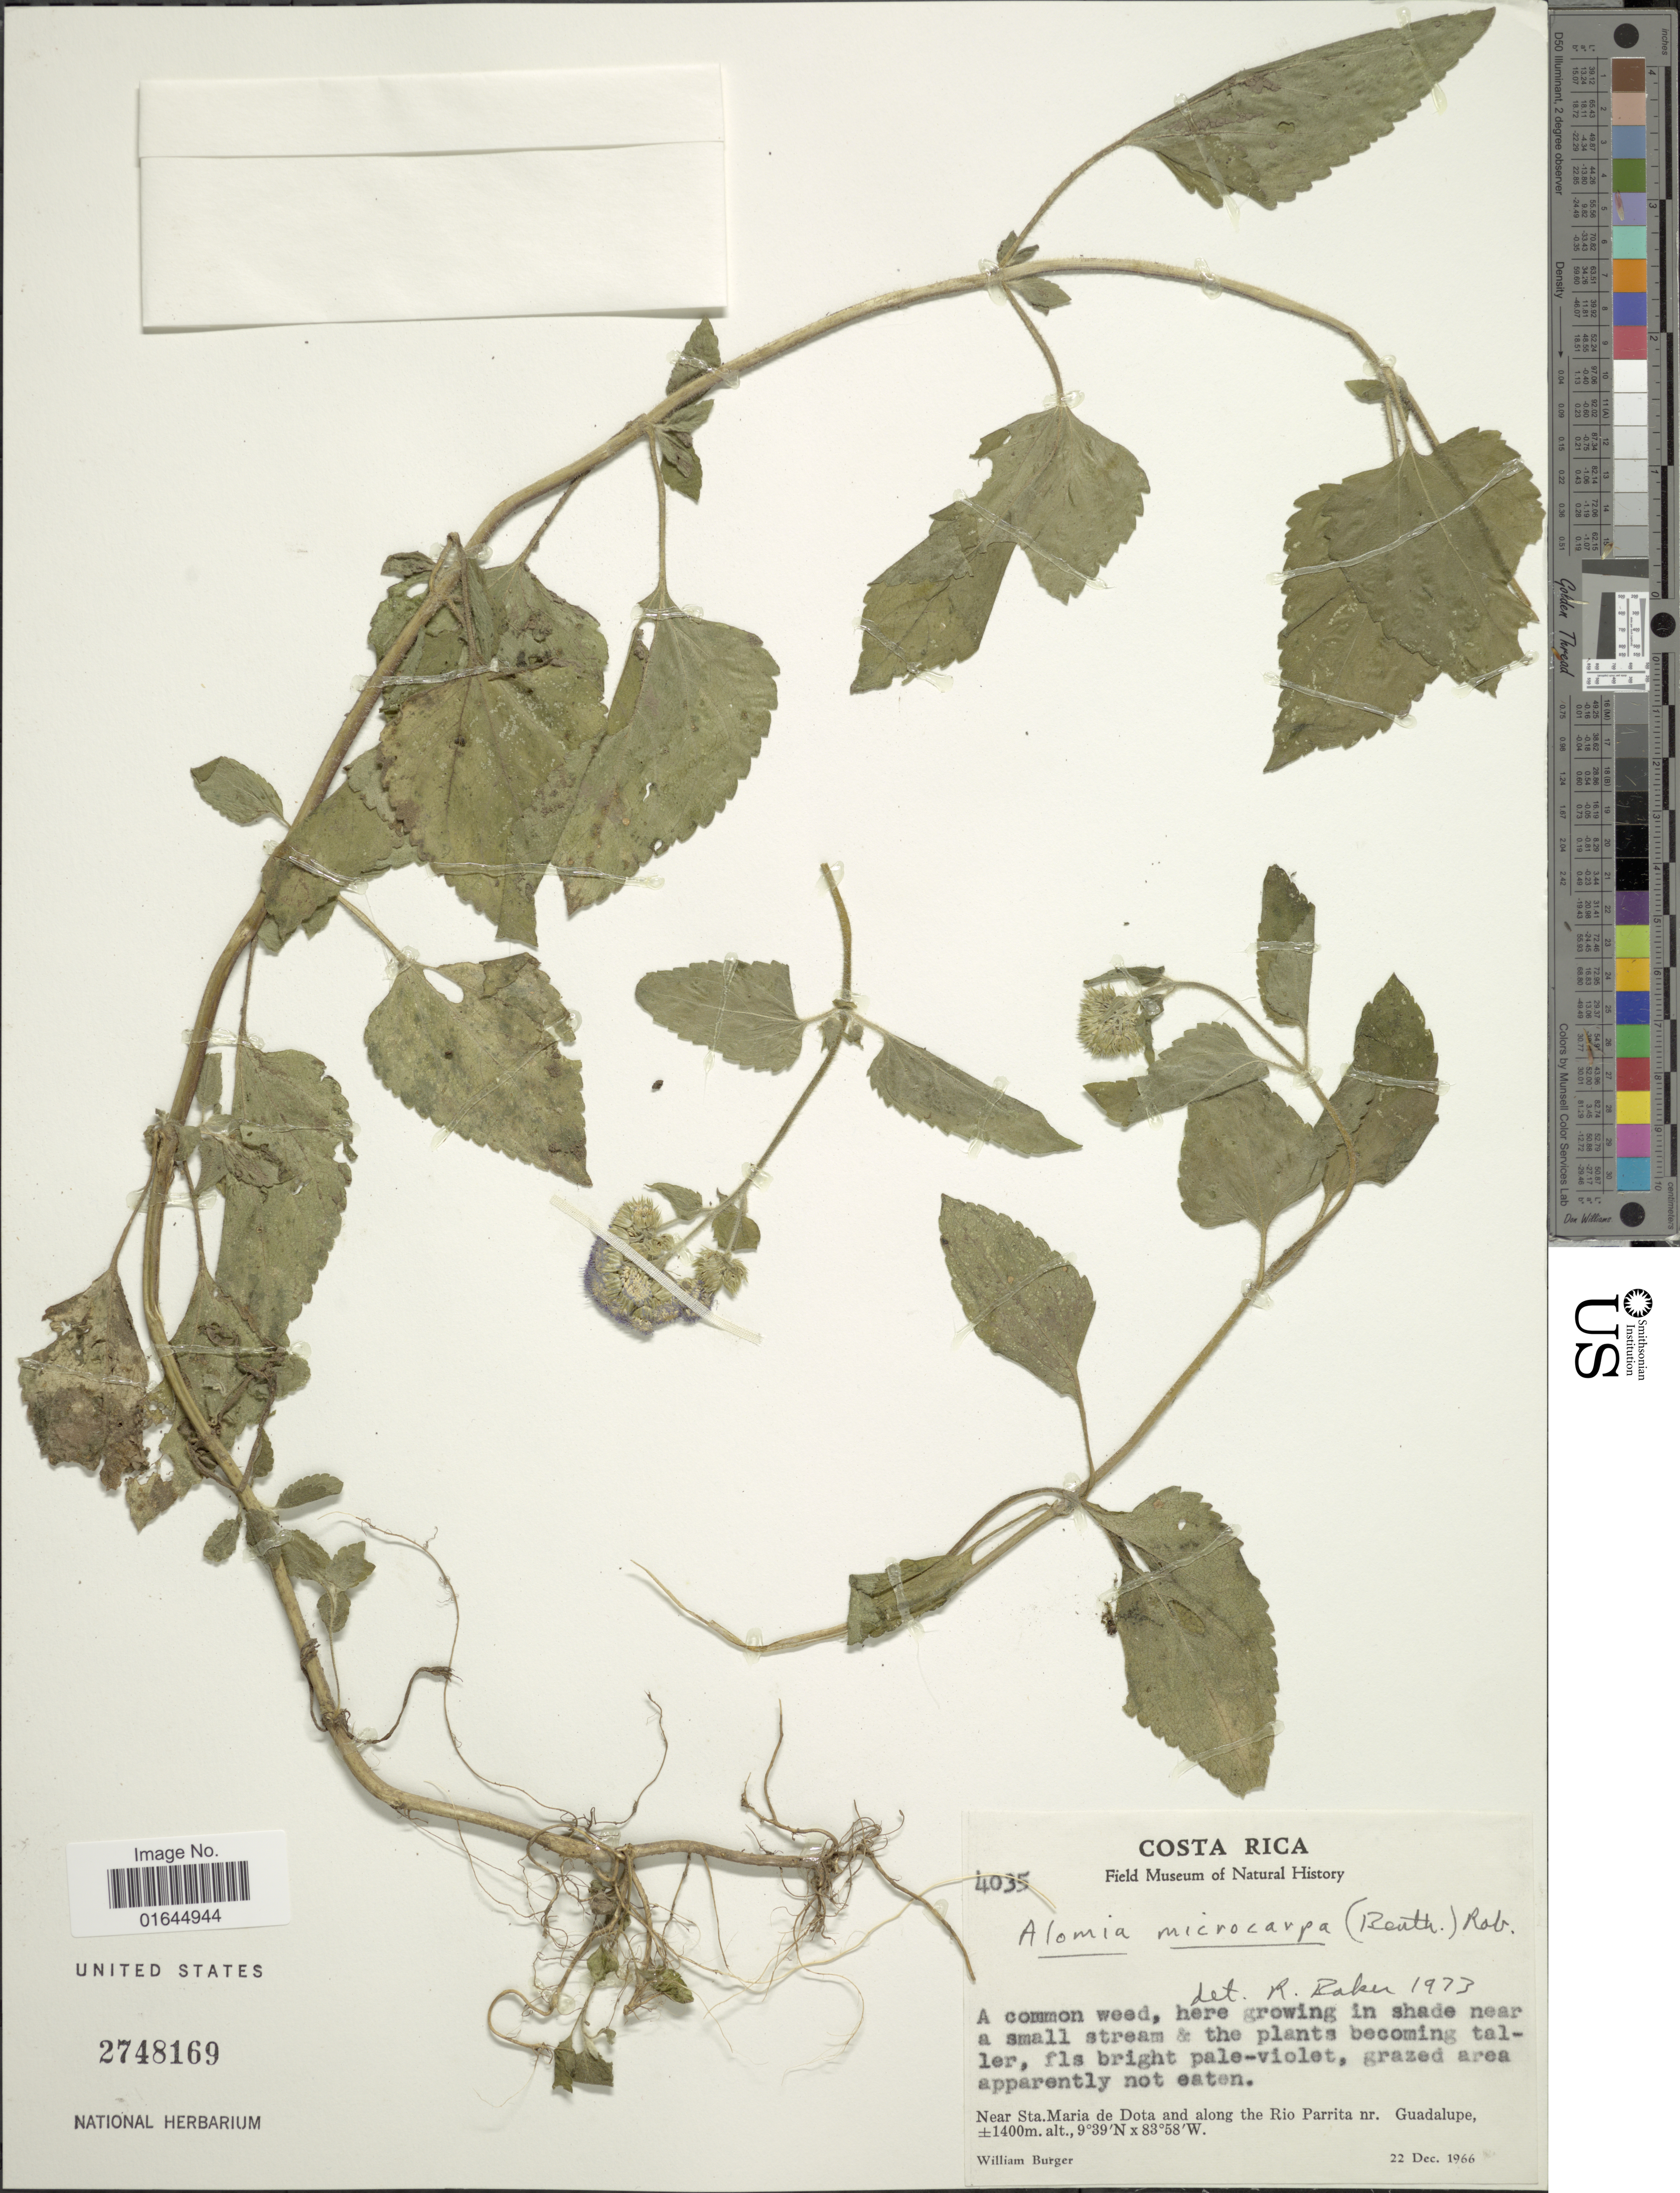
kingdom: Plantae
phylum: Tracheophyta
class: Magnoliopsida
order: Asterales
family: Asteraceae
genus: Ageratum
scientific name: Ageratum microcarpum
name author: (Benth. ex Oerst.) Hemsl.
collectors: W. Burger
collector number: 4035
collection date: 1966-12-22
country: Costa Rica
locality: Near Sta. Maria de Dota and along the Rio Parrita nr. Guadalupe.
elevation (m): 1400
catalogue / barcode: US 2748169